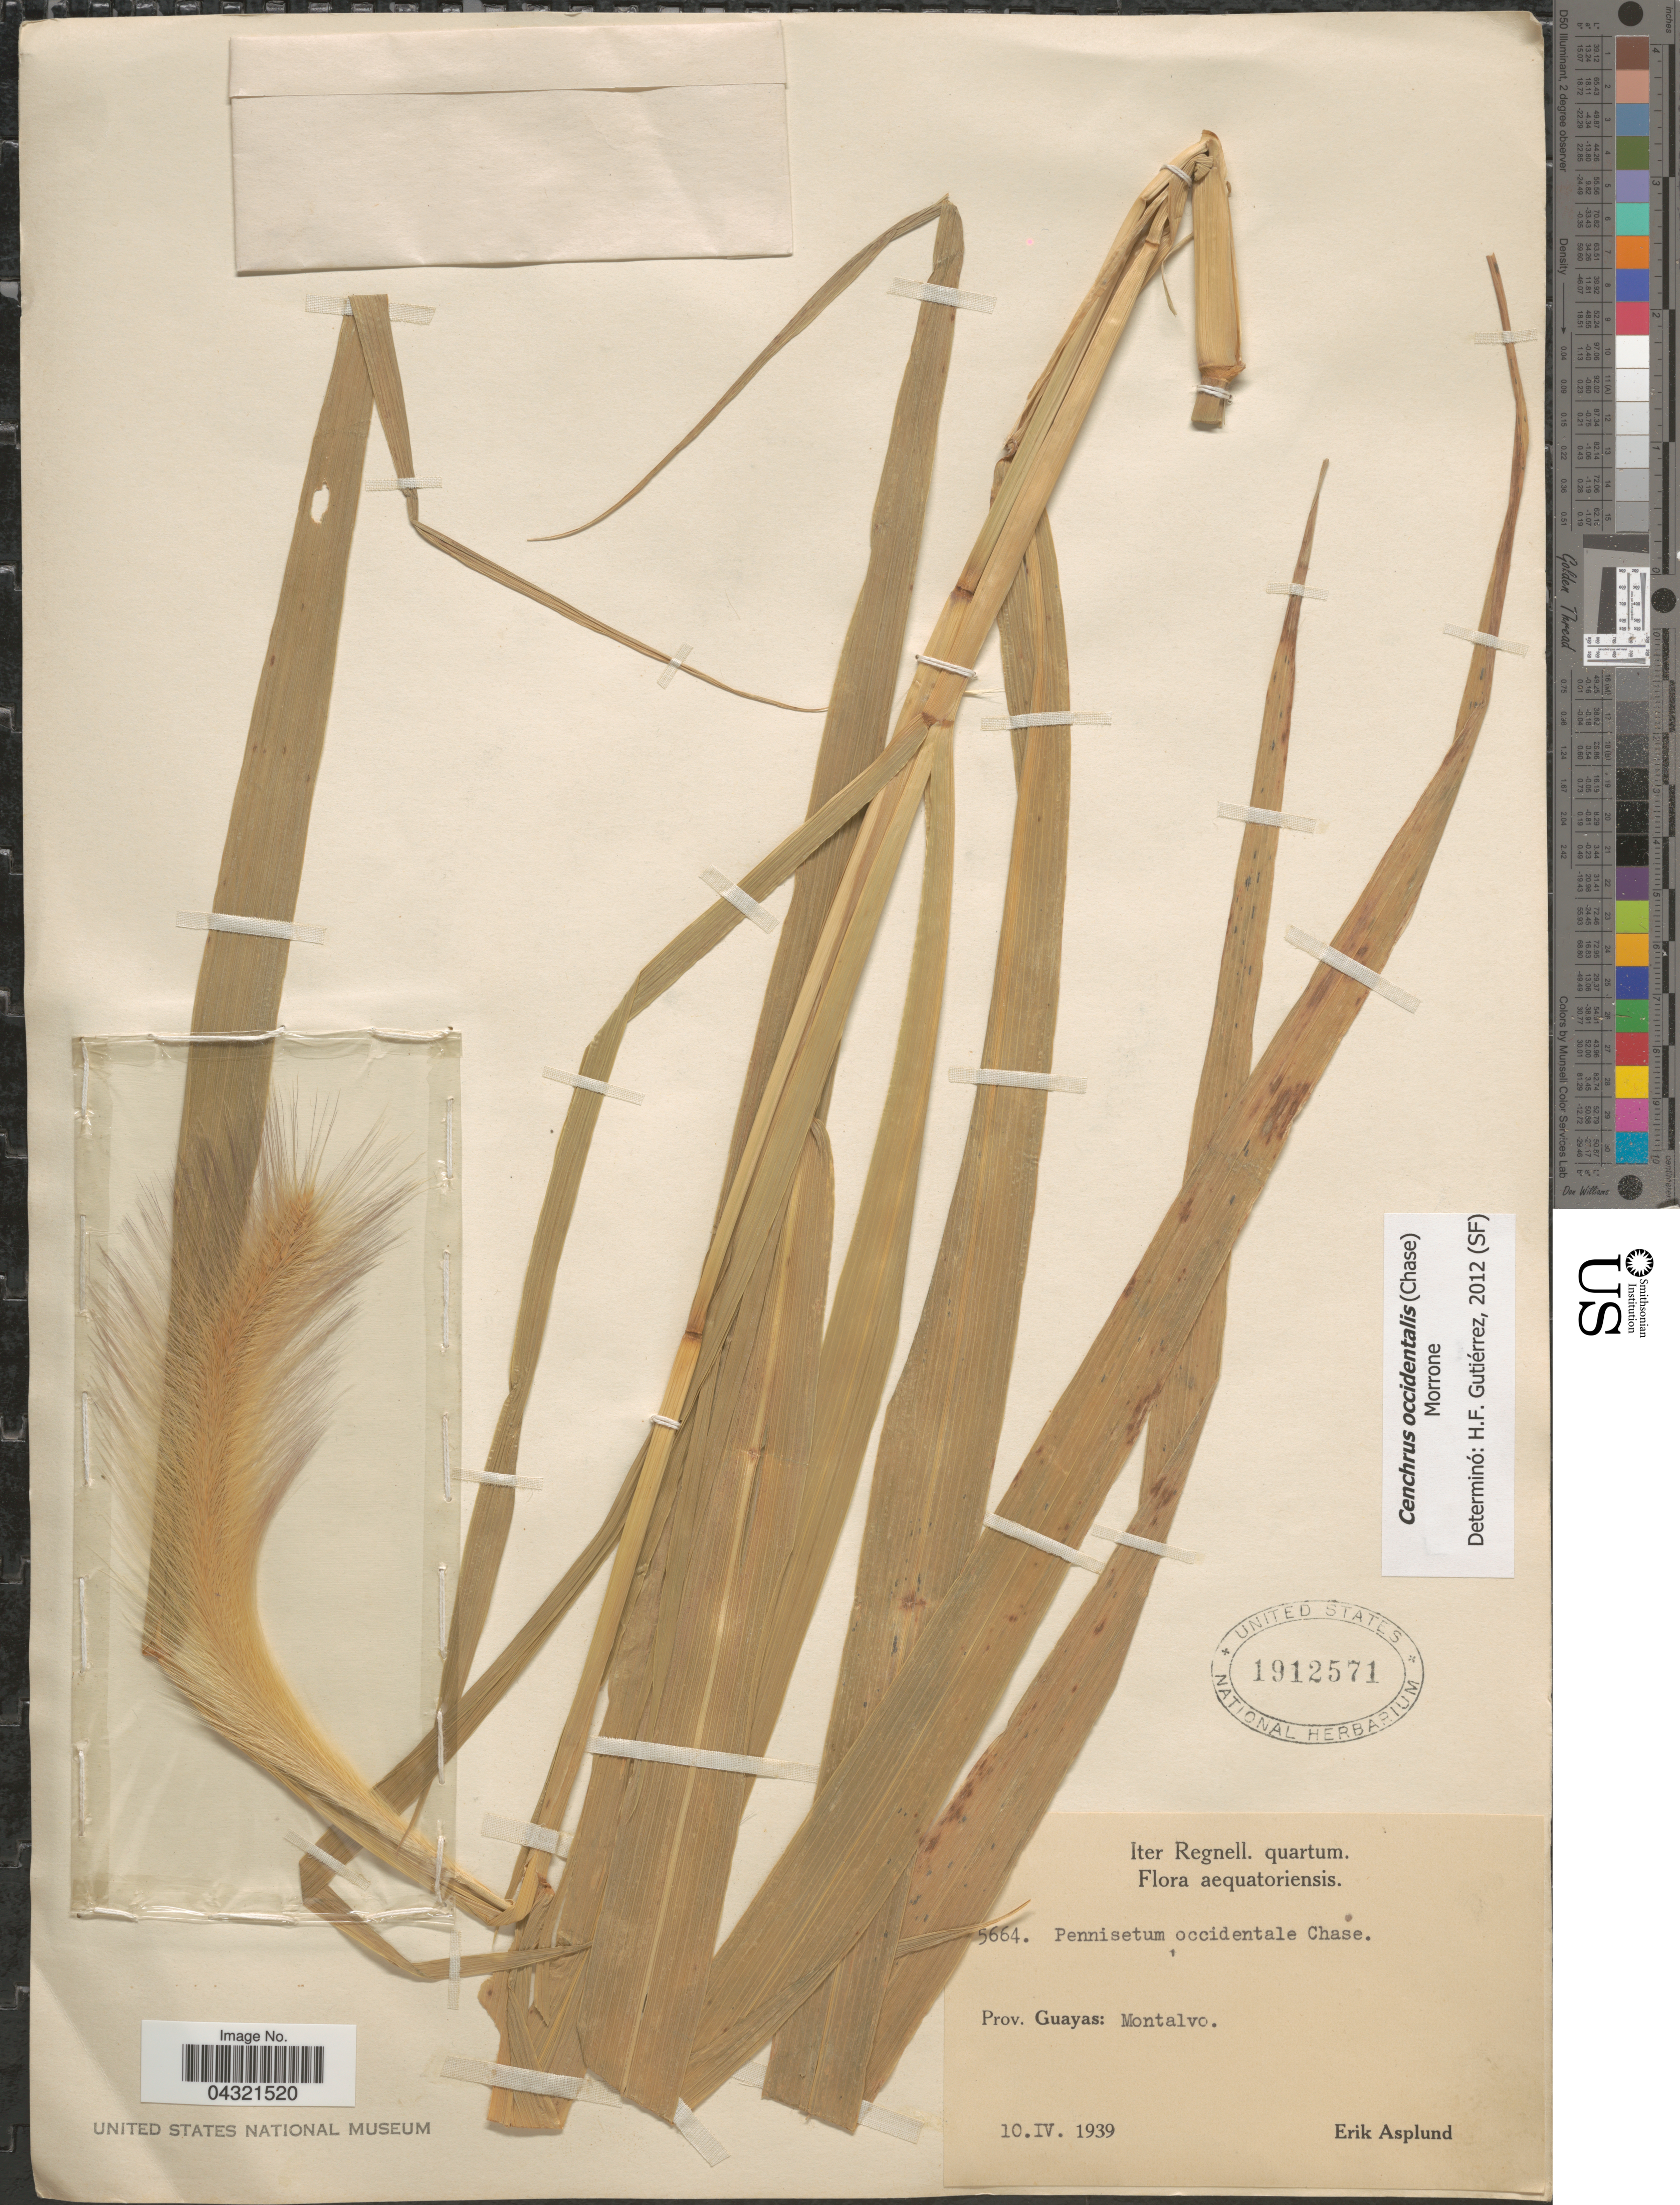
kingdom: Plantae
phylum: Tracheophyta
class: Liliopsida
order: Poales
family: Poaceae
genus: Cenchrus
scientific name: Cenchrus occidentalis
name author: (Chase) Morrone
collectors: E. Asplund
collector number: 5664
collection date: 1939-04-10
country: Ecuador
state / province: Guayas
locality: Iter Regnell. quartum. Aequatoriensis. Montalvo.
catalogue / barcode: US 1912571